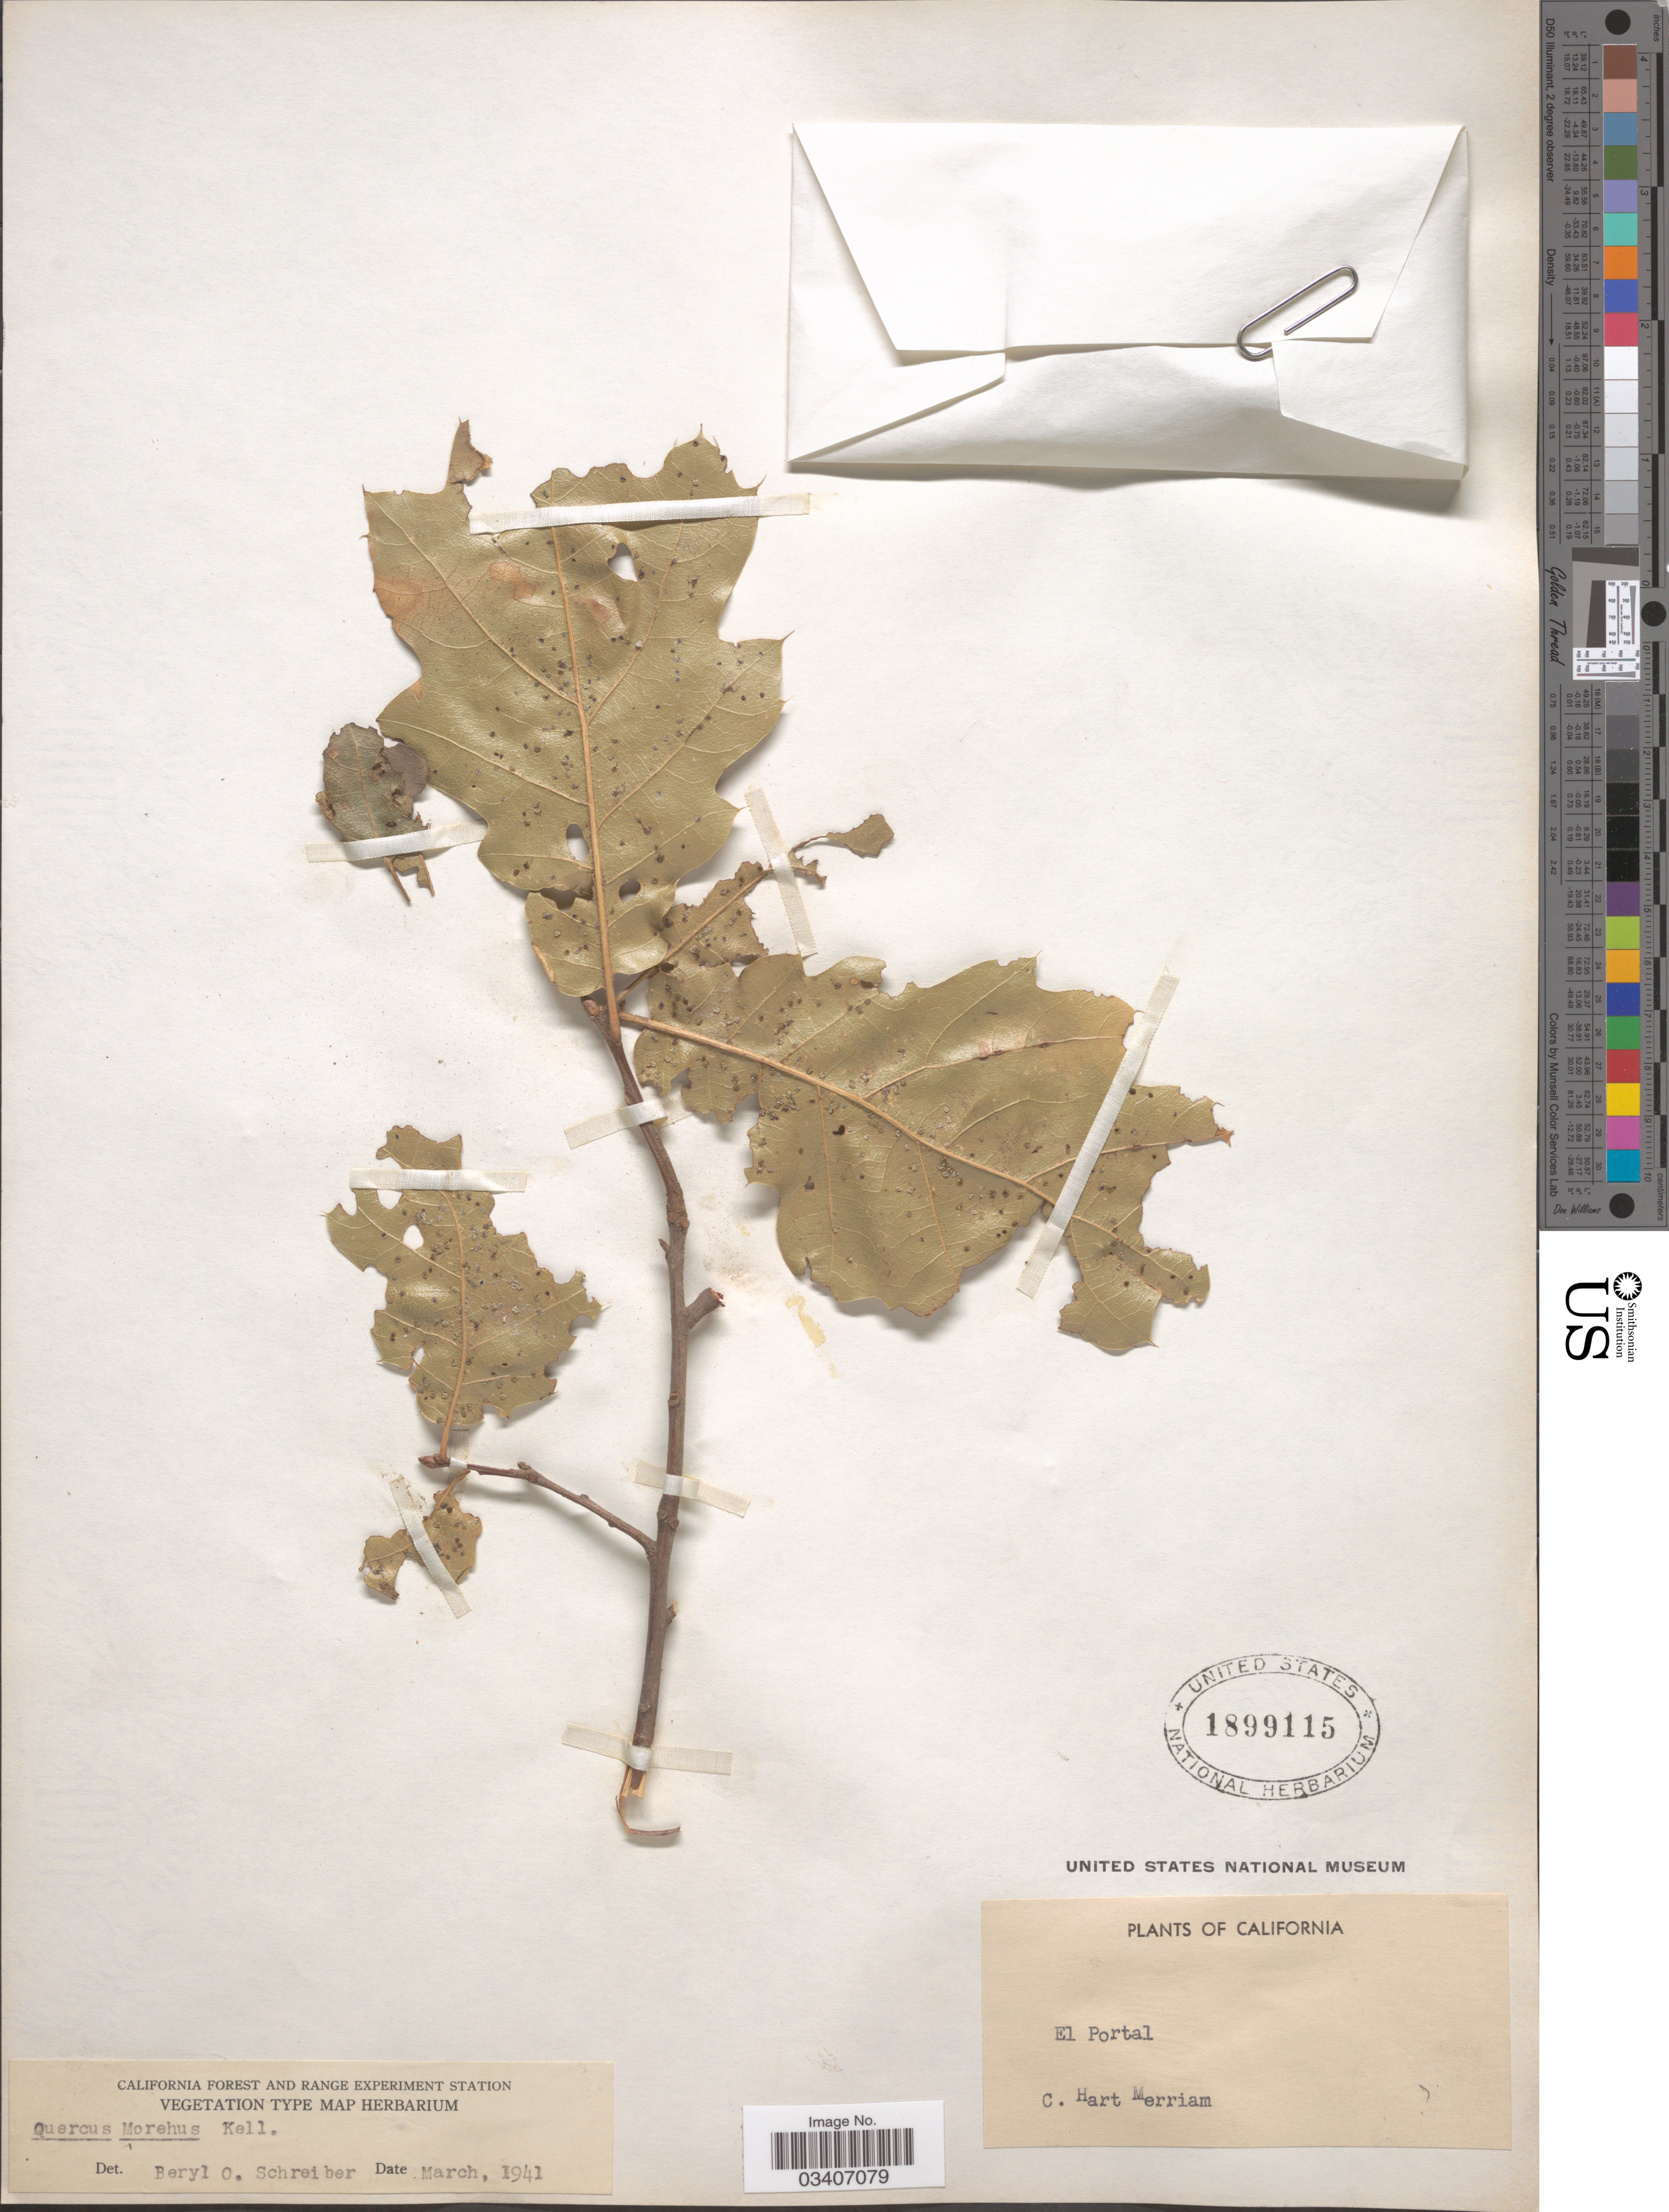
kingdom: Plantae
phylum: Tracheophyta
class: Magnoliopsida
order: Fagales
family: Fagaceae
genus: Quercus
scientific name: Quercus x moreha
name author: Kellogg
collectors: C. Merriam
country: United States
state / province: California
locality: El Portal.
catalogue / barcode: US 1899115